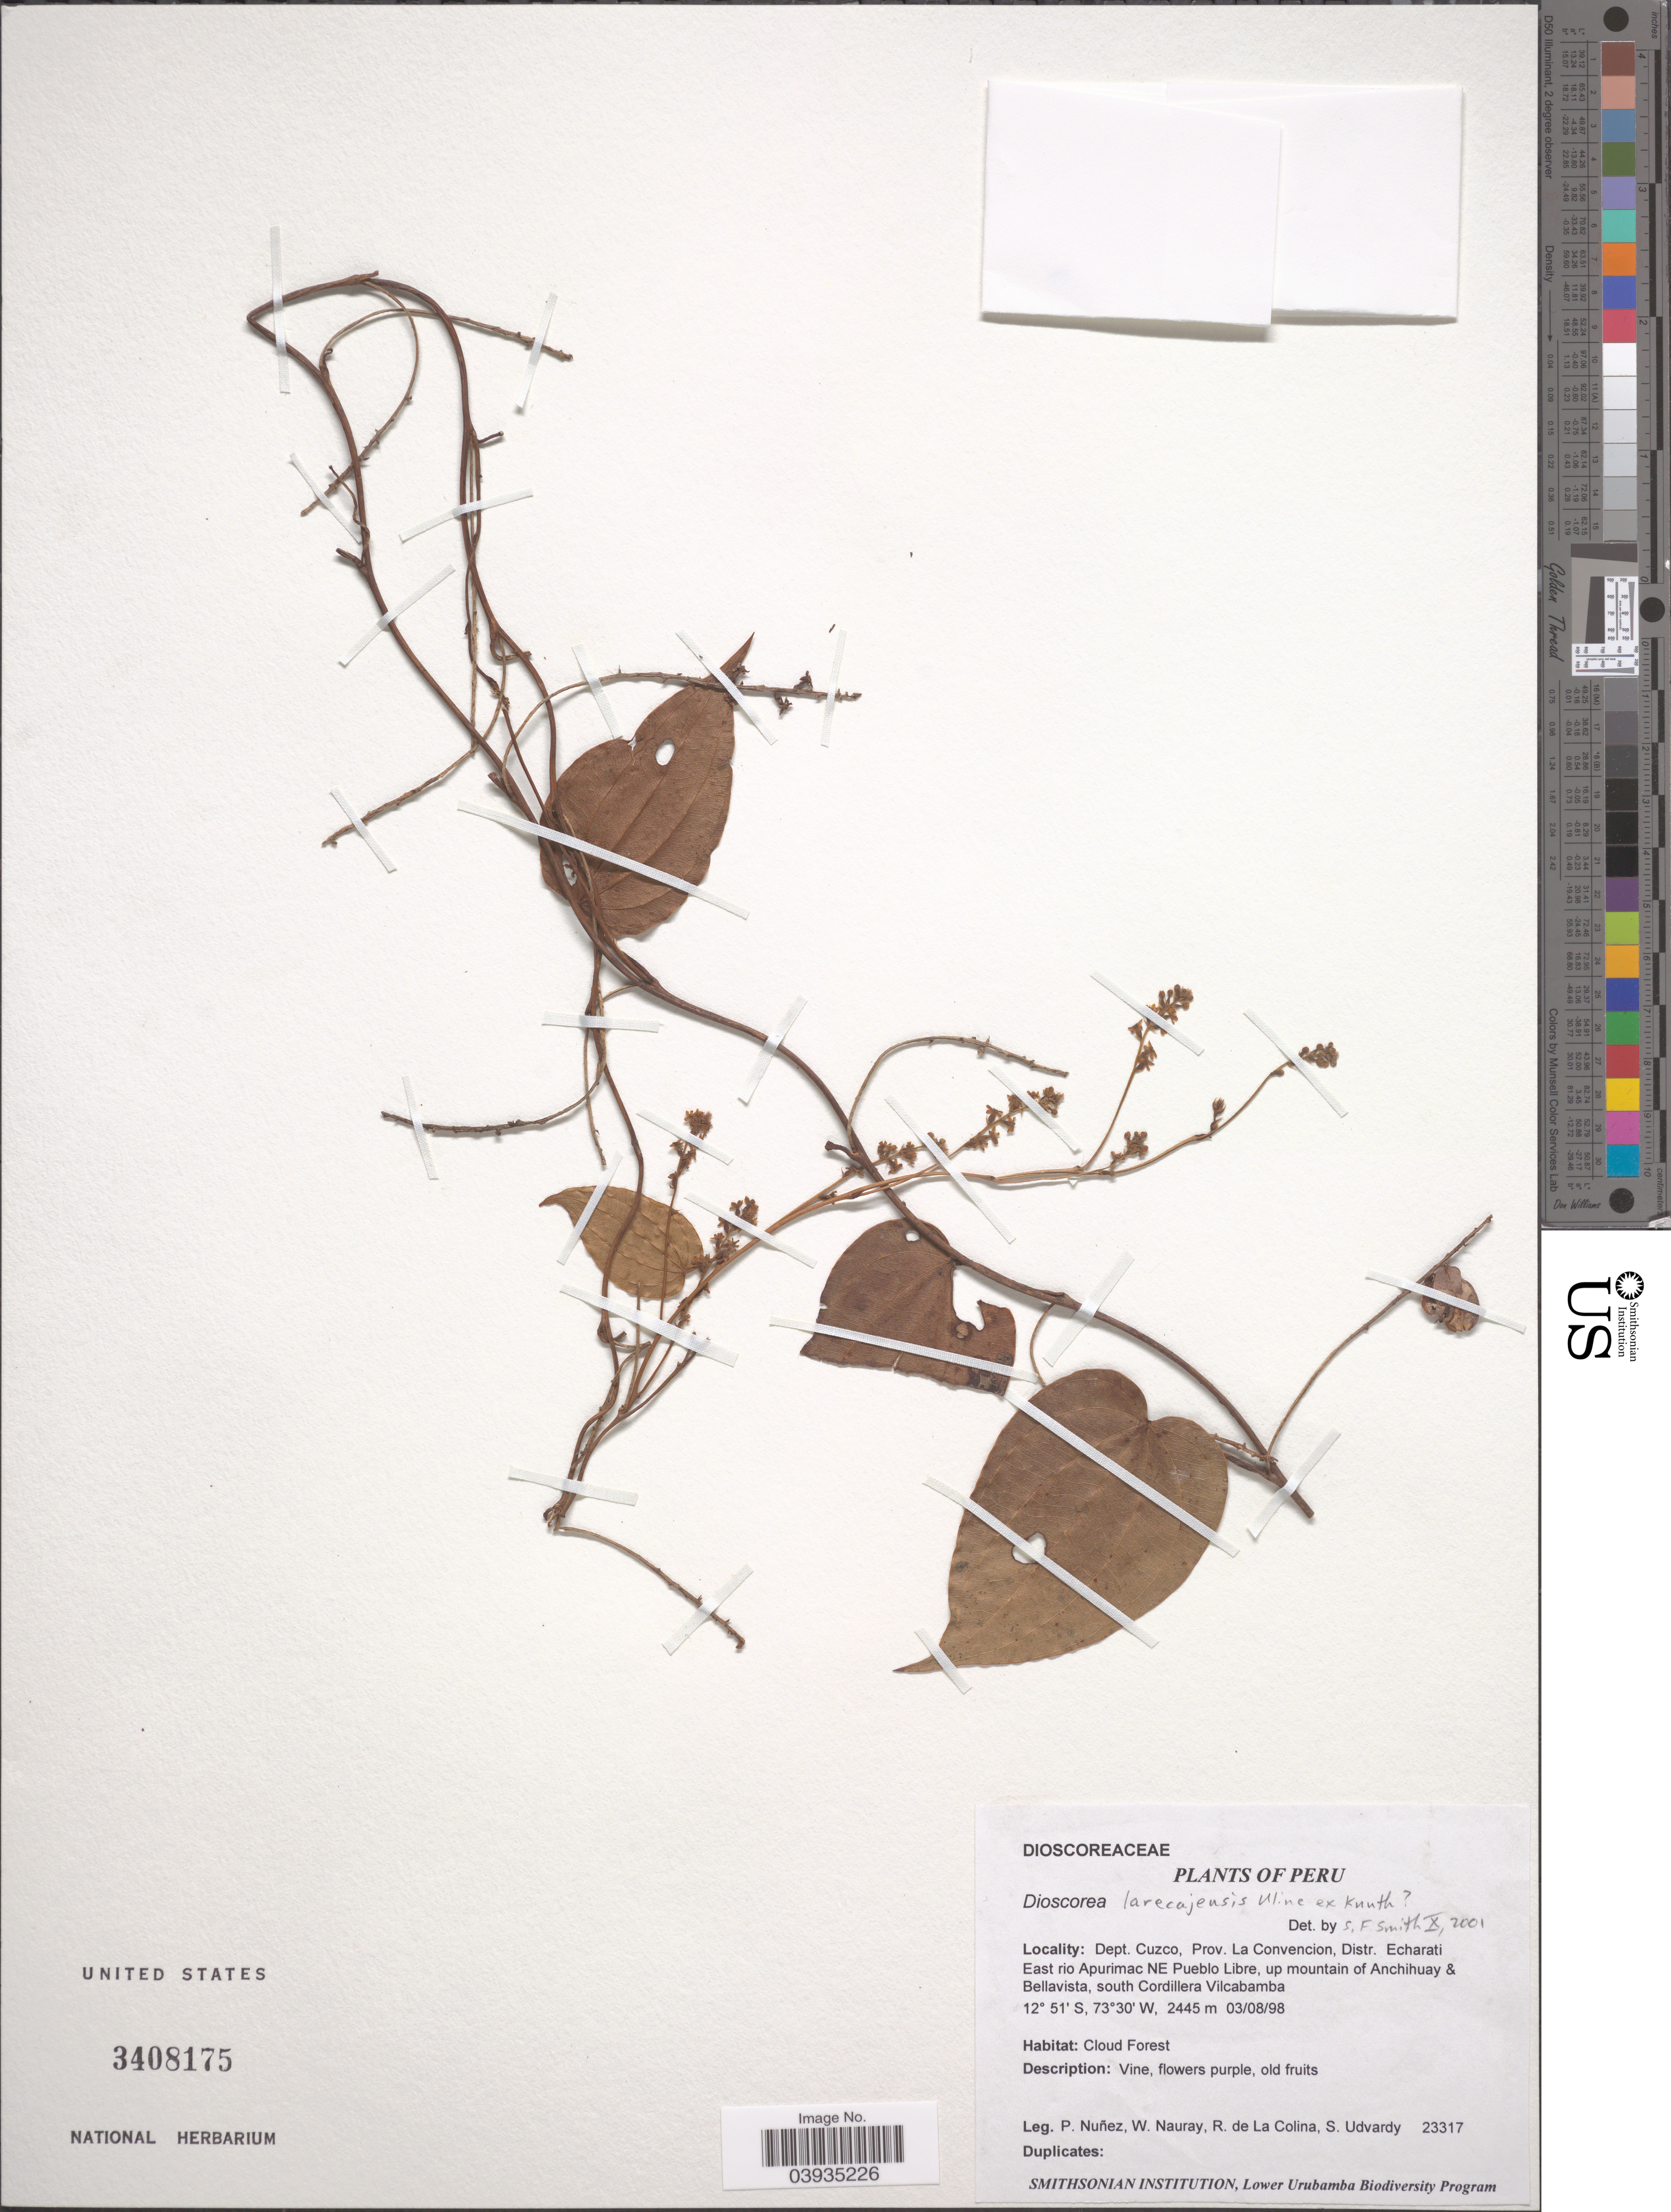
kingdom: Plantae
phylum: Tracheophyta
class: Liliopsida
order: Dioscoreales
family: Dioscoreaceae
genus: Dioscorea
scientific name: Dioscorea larecajensis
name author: Uline ex R. Knuth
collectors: P. Nuñez V., W. Nauray, R. Colina & S. Udvardy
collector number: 23317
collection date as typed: Transcribed d/m/y: 3/8/98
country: Peru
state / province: Cusco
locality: Dept. Cuzco, Prov. La Convencion, Distr. Echarati. East rio Apurimac NE Pueblo Libre, up mountain of Anchihuay & Bellavista, south Cordillera Vilcabamba.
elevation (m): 2445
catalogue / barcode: US 3408175